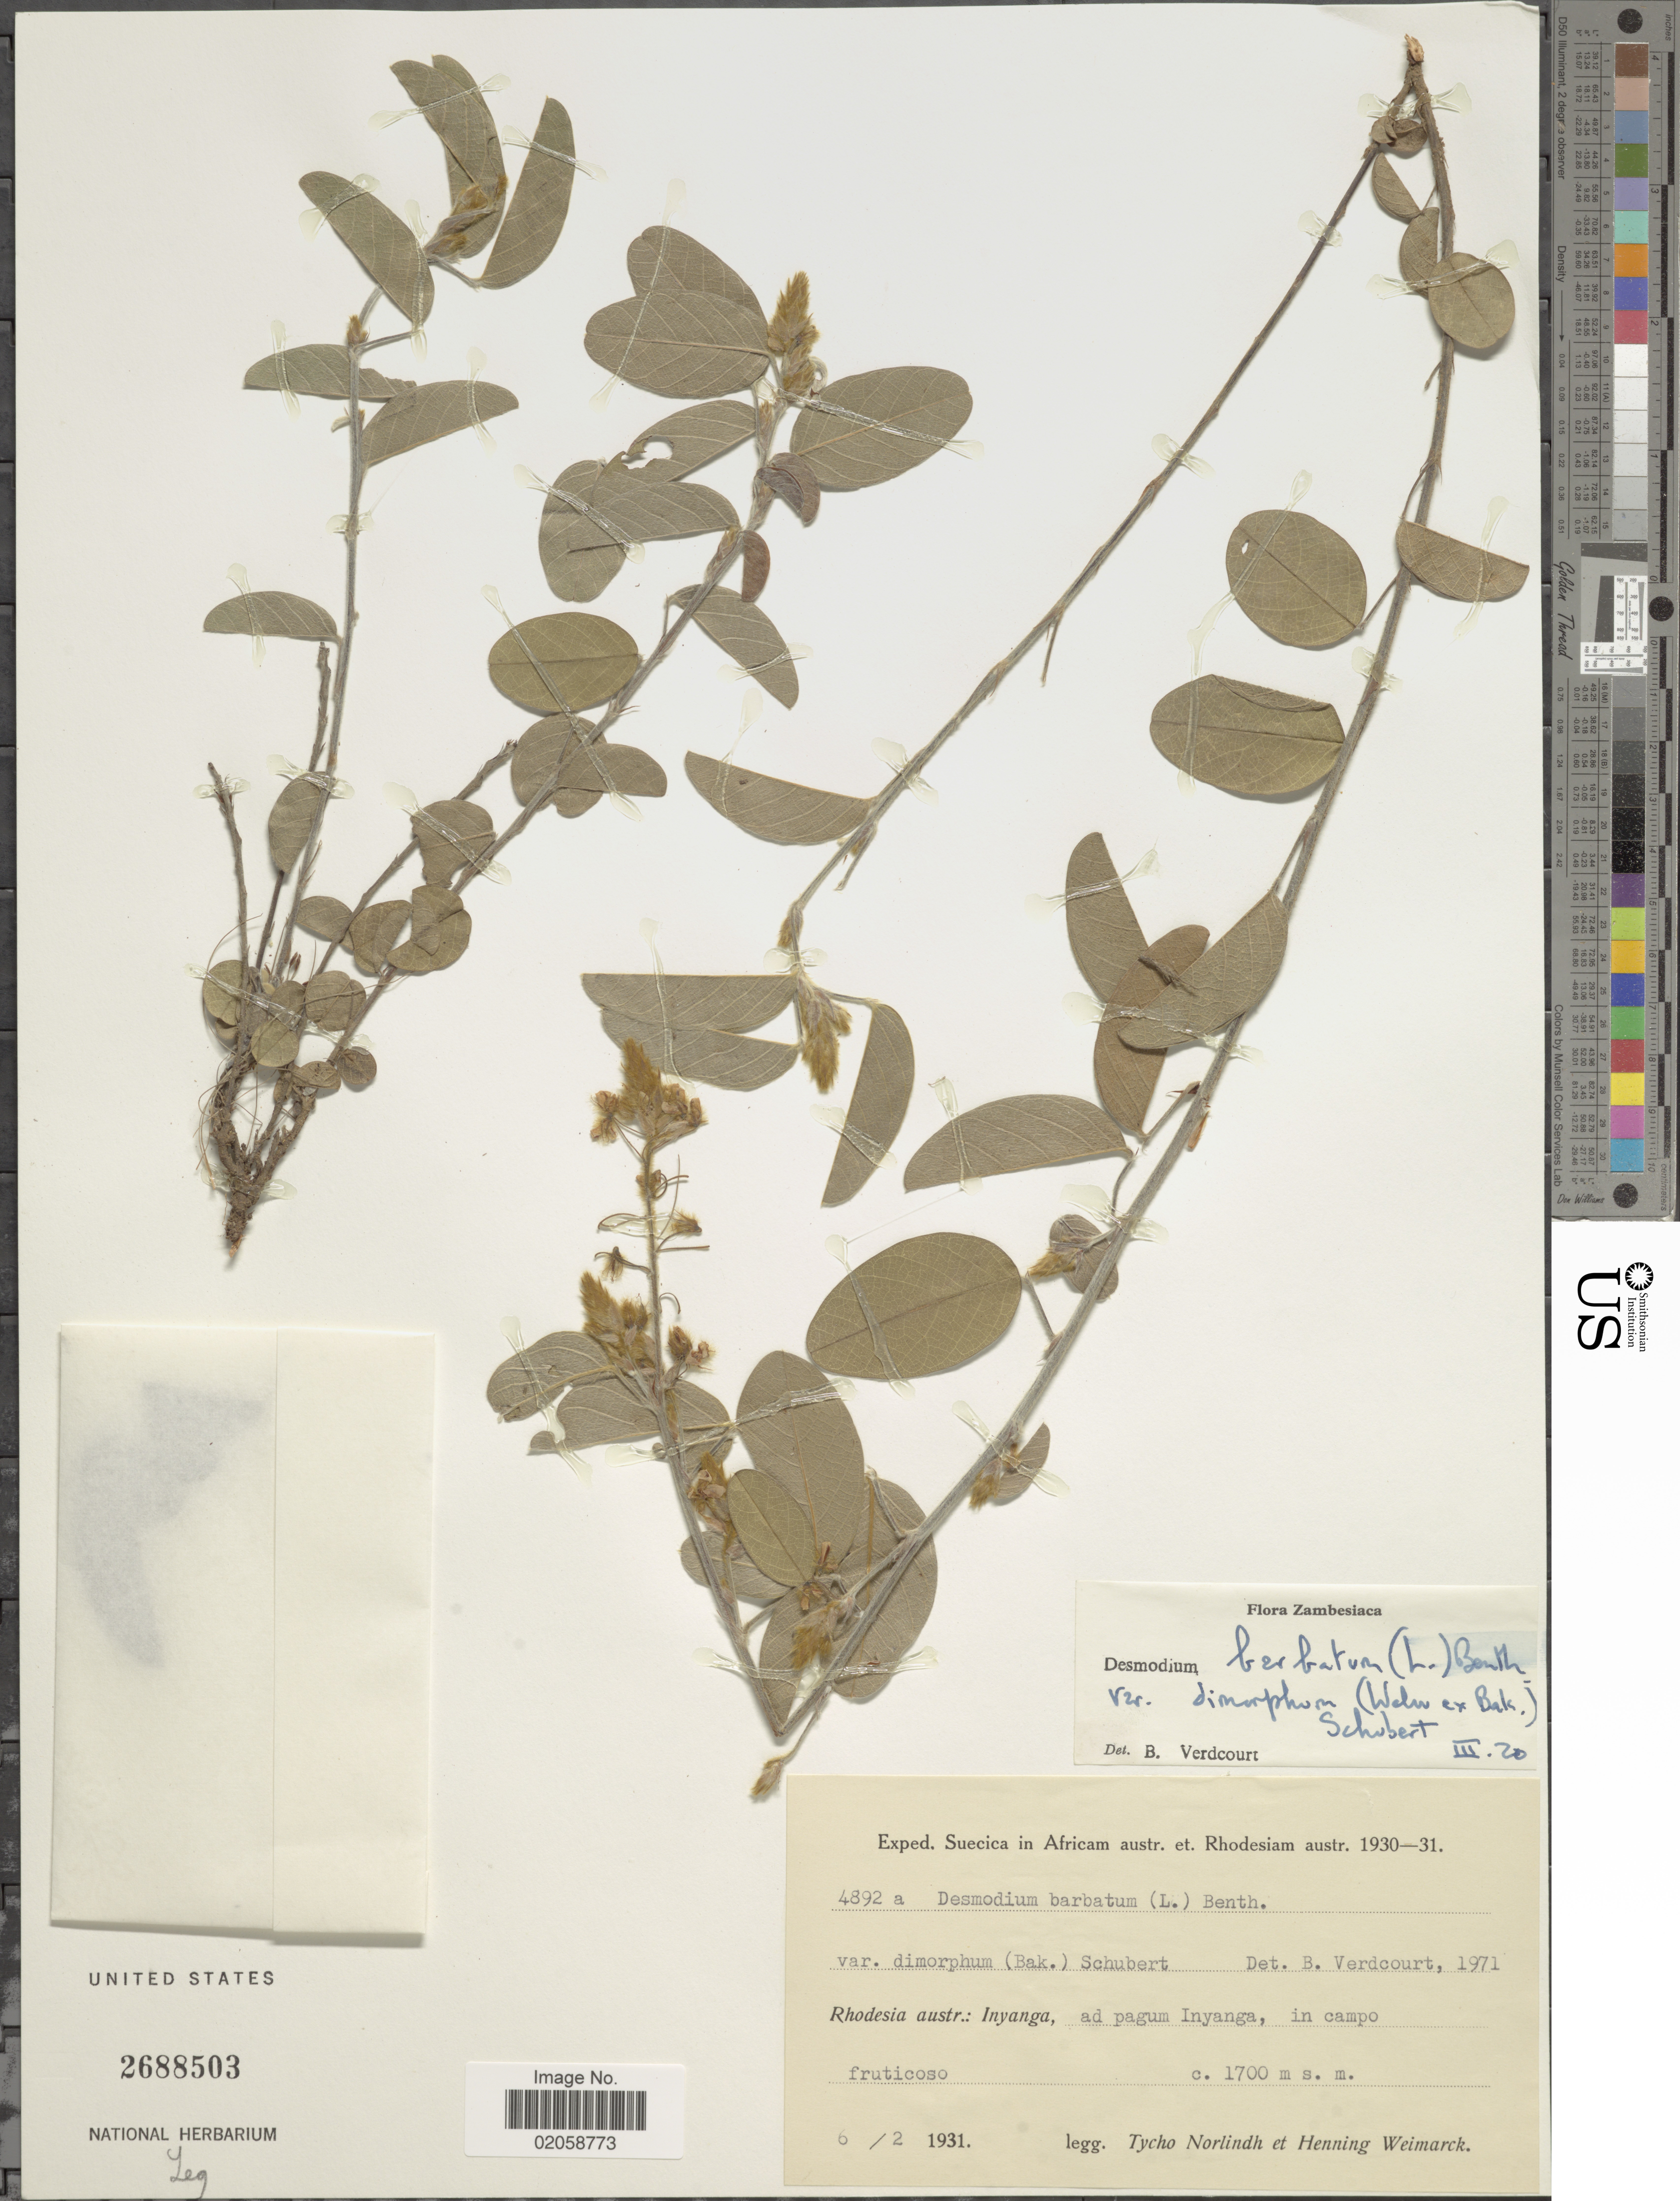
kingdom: Plantae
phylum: Tracheophyta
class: Magnoliopsida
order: Fabales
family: Fabaceae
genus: Grona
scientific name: Grona barbata var. dimorpha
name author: (Welw. ex Baker) H. Ohashi & K. Ohashi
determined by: Strong, Mark T., (BOT), Smithsonian Institution - National Museum of Natural History (UNITED STATES)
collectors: N. T. Norlindh & H. Weimarck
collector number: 4892a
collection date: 1931-02-06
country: Zimbabwe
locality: Rhodesia austr.: Inyanga, ad pagum Inyanga, in campo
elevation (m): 1700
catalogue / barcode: US 2688503